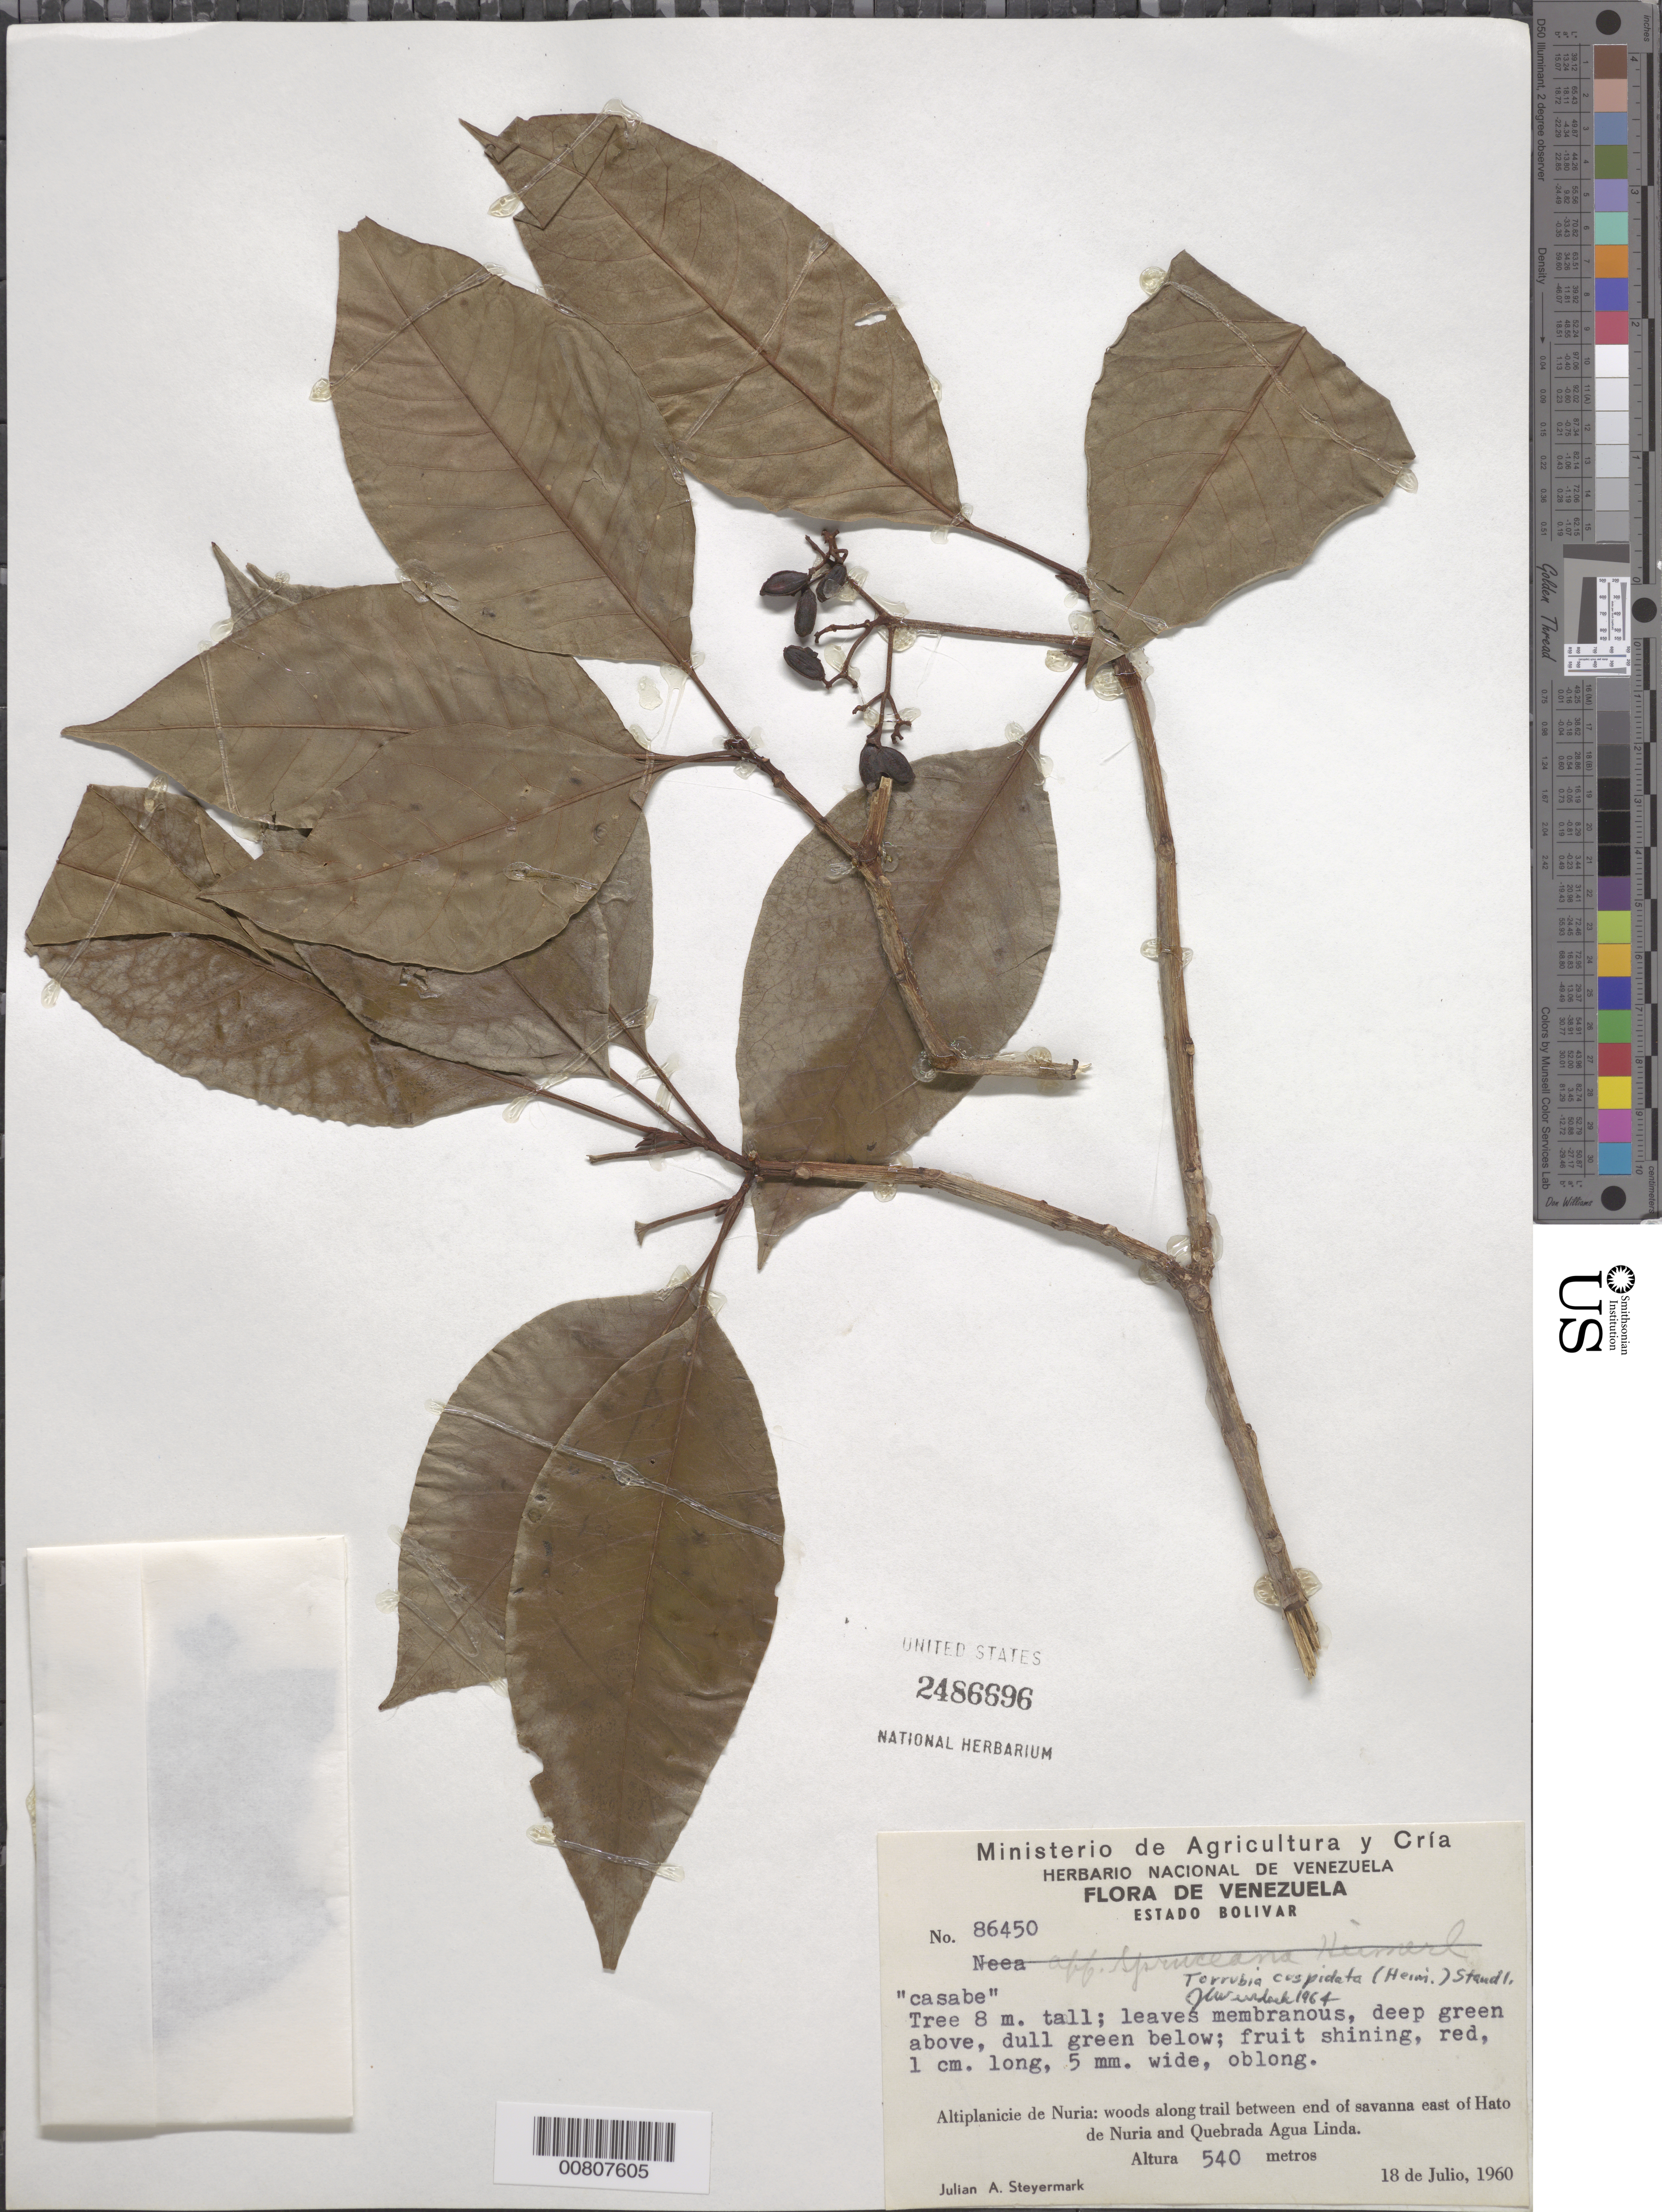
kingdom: Plantae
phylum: Tracheophyta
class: Magnoliopsida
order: Caryophyllales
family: Nyctaginaceae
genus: Guapira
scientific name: Guapira cuspidata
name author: (Heimerl) Lundell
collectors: J. Steyermark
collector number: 86450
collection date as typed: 18-Jul-60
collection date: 1960-07-18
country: Venezuela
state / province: Bolívar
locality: Altiplanicie de Nuria, E of Hato de Nuria and quebrada Agua Linda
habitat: Woods along trail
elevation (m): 540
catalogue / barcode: US 2486696